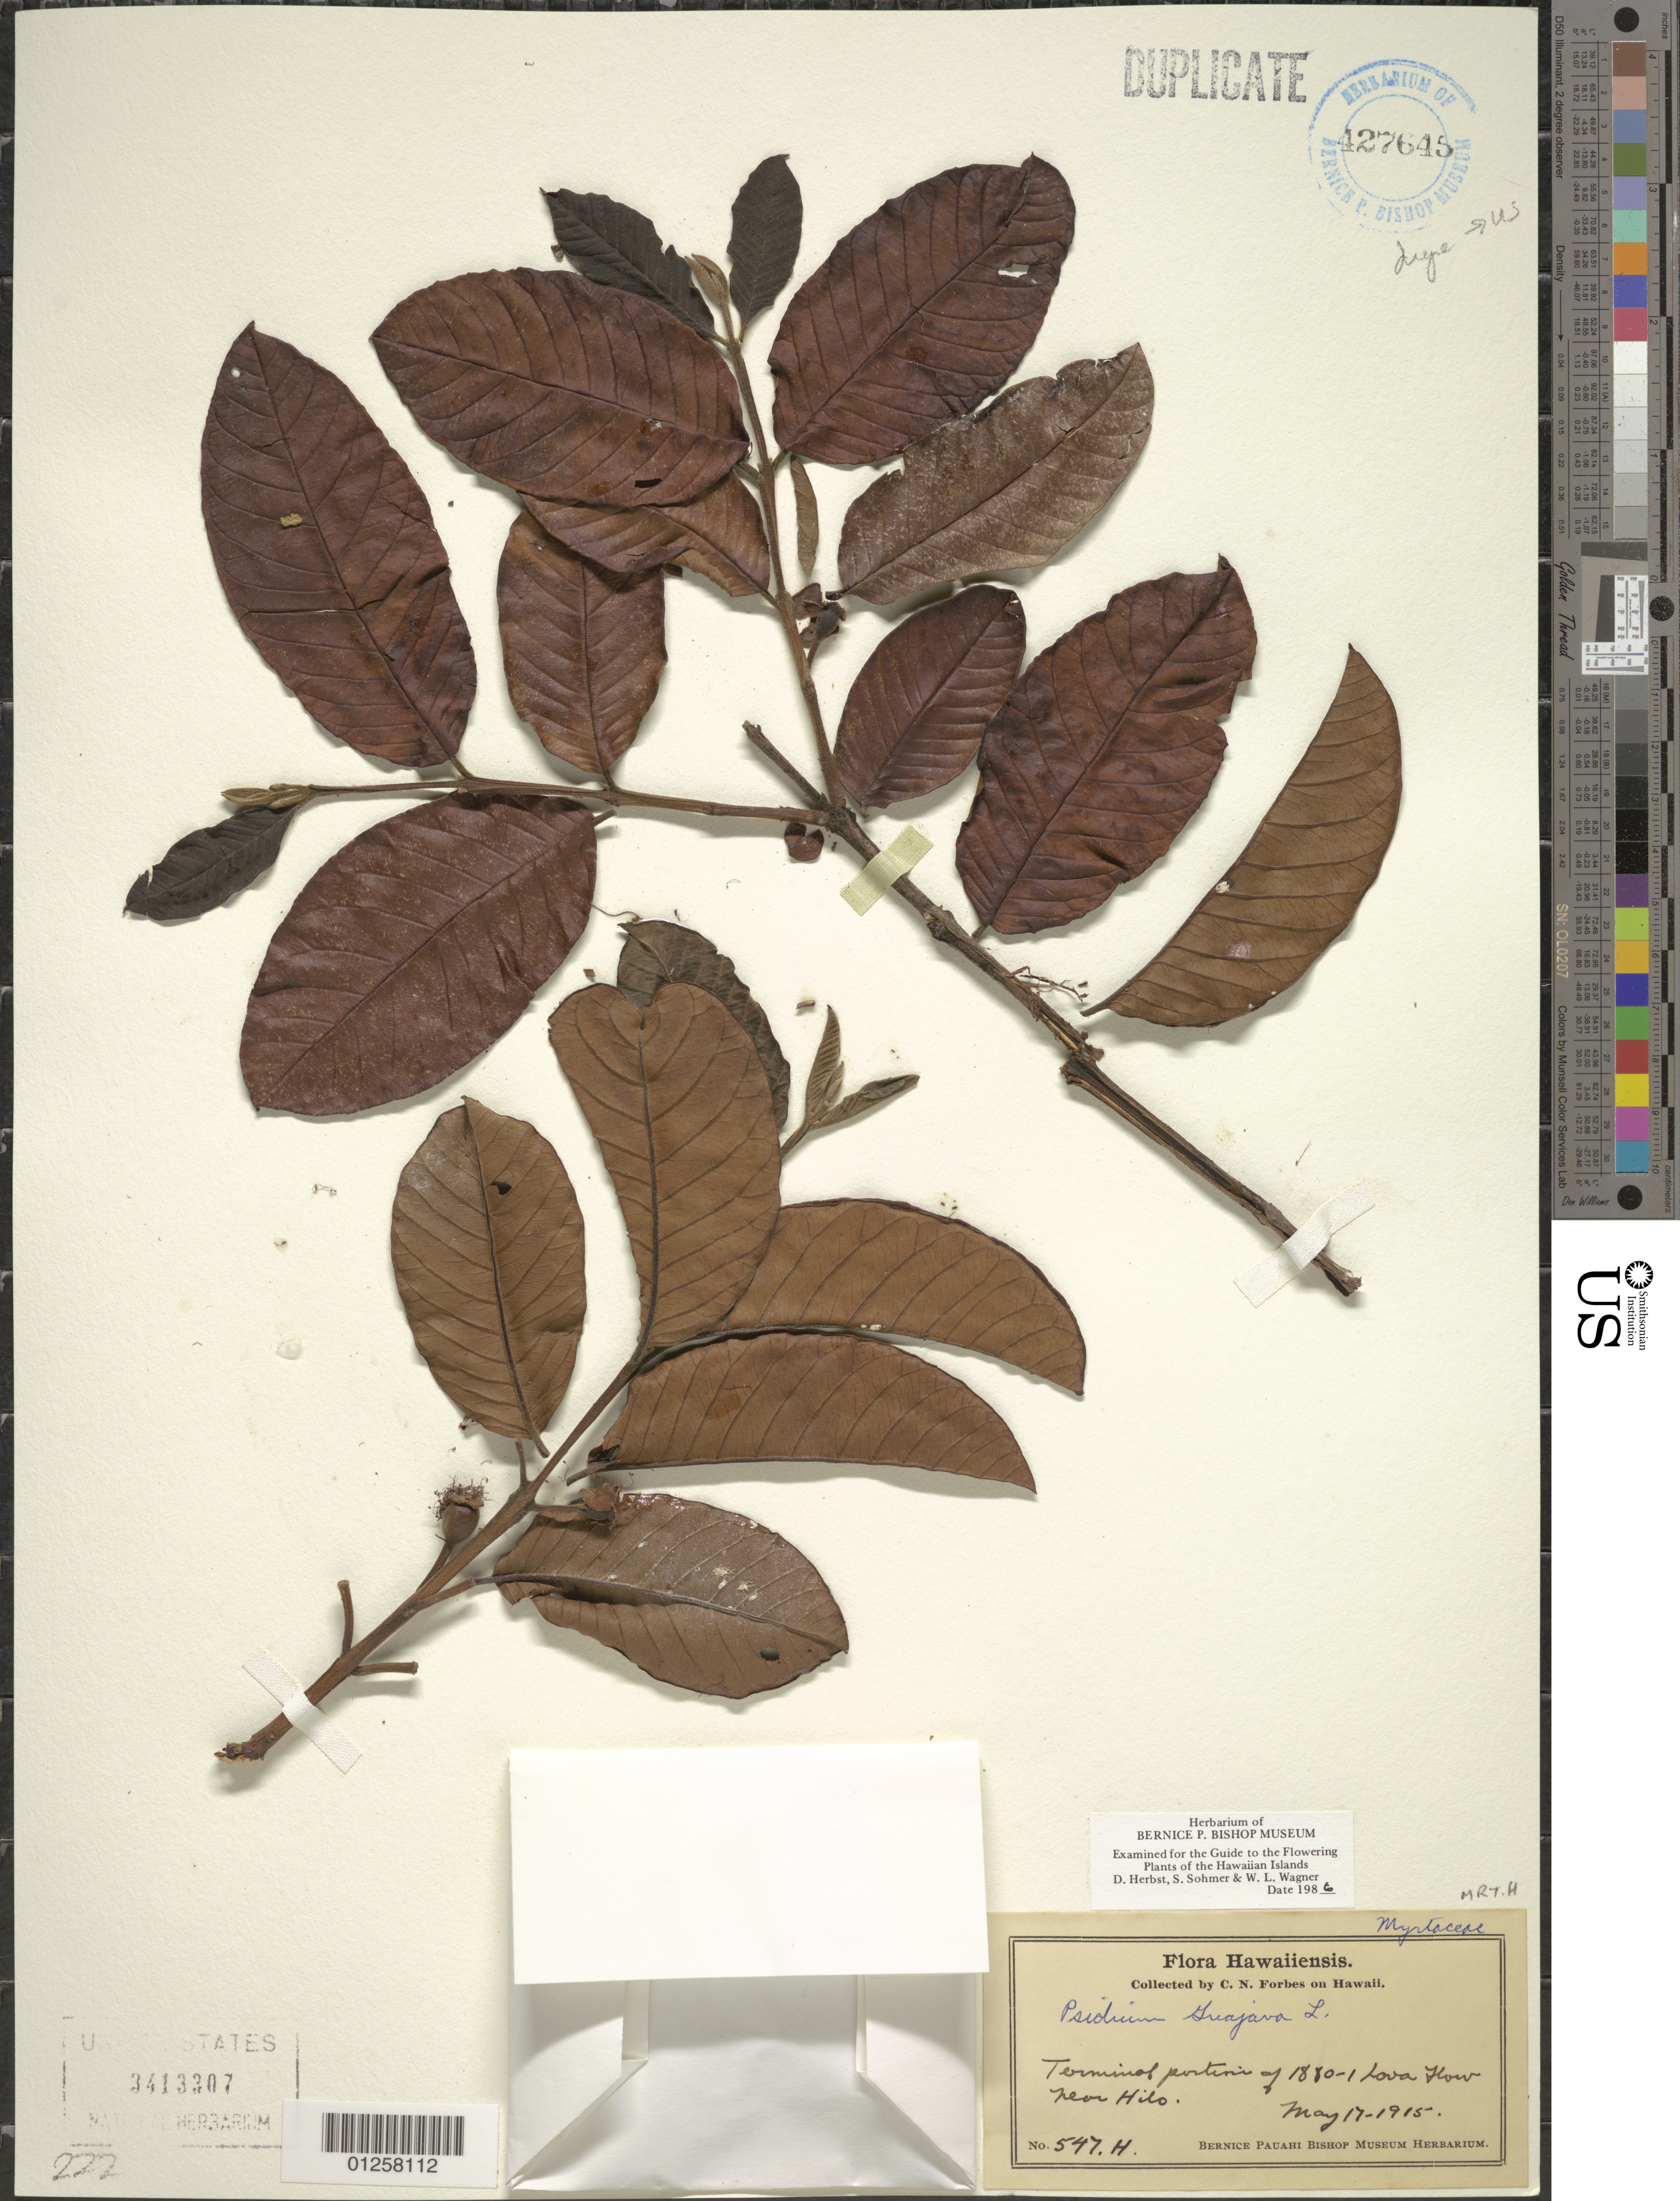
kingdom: Plantae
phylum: Tracheophyta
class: Magnoliopsida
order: Myrtales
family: Myrtaceae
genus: Psidium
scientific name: Psidium guajava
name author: L.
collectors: C. N. Forbes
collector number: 547.H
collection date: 1917-05-17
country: United States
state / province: Hawaii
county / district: Hawaii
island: Hawaii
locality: Terminal portion of 1880-1 Lava flow near Hilo.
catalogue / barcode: US 3413307